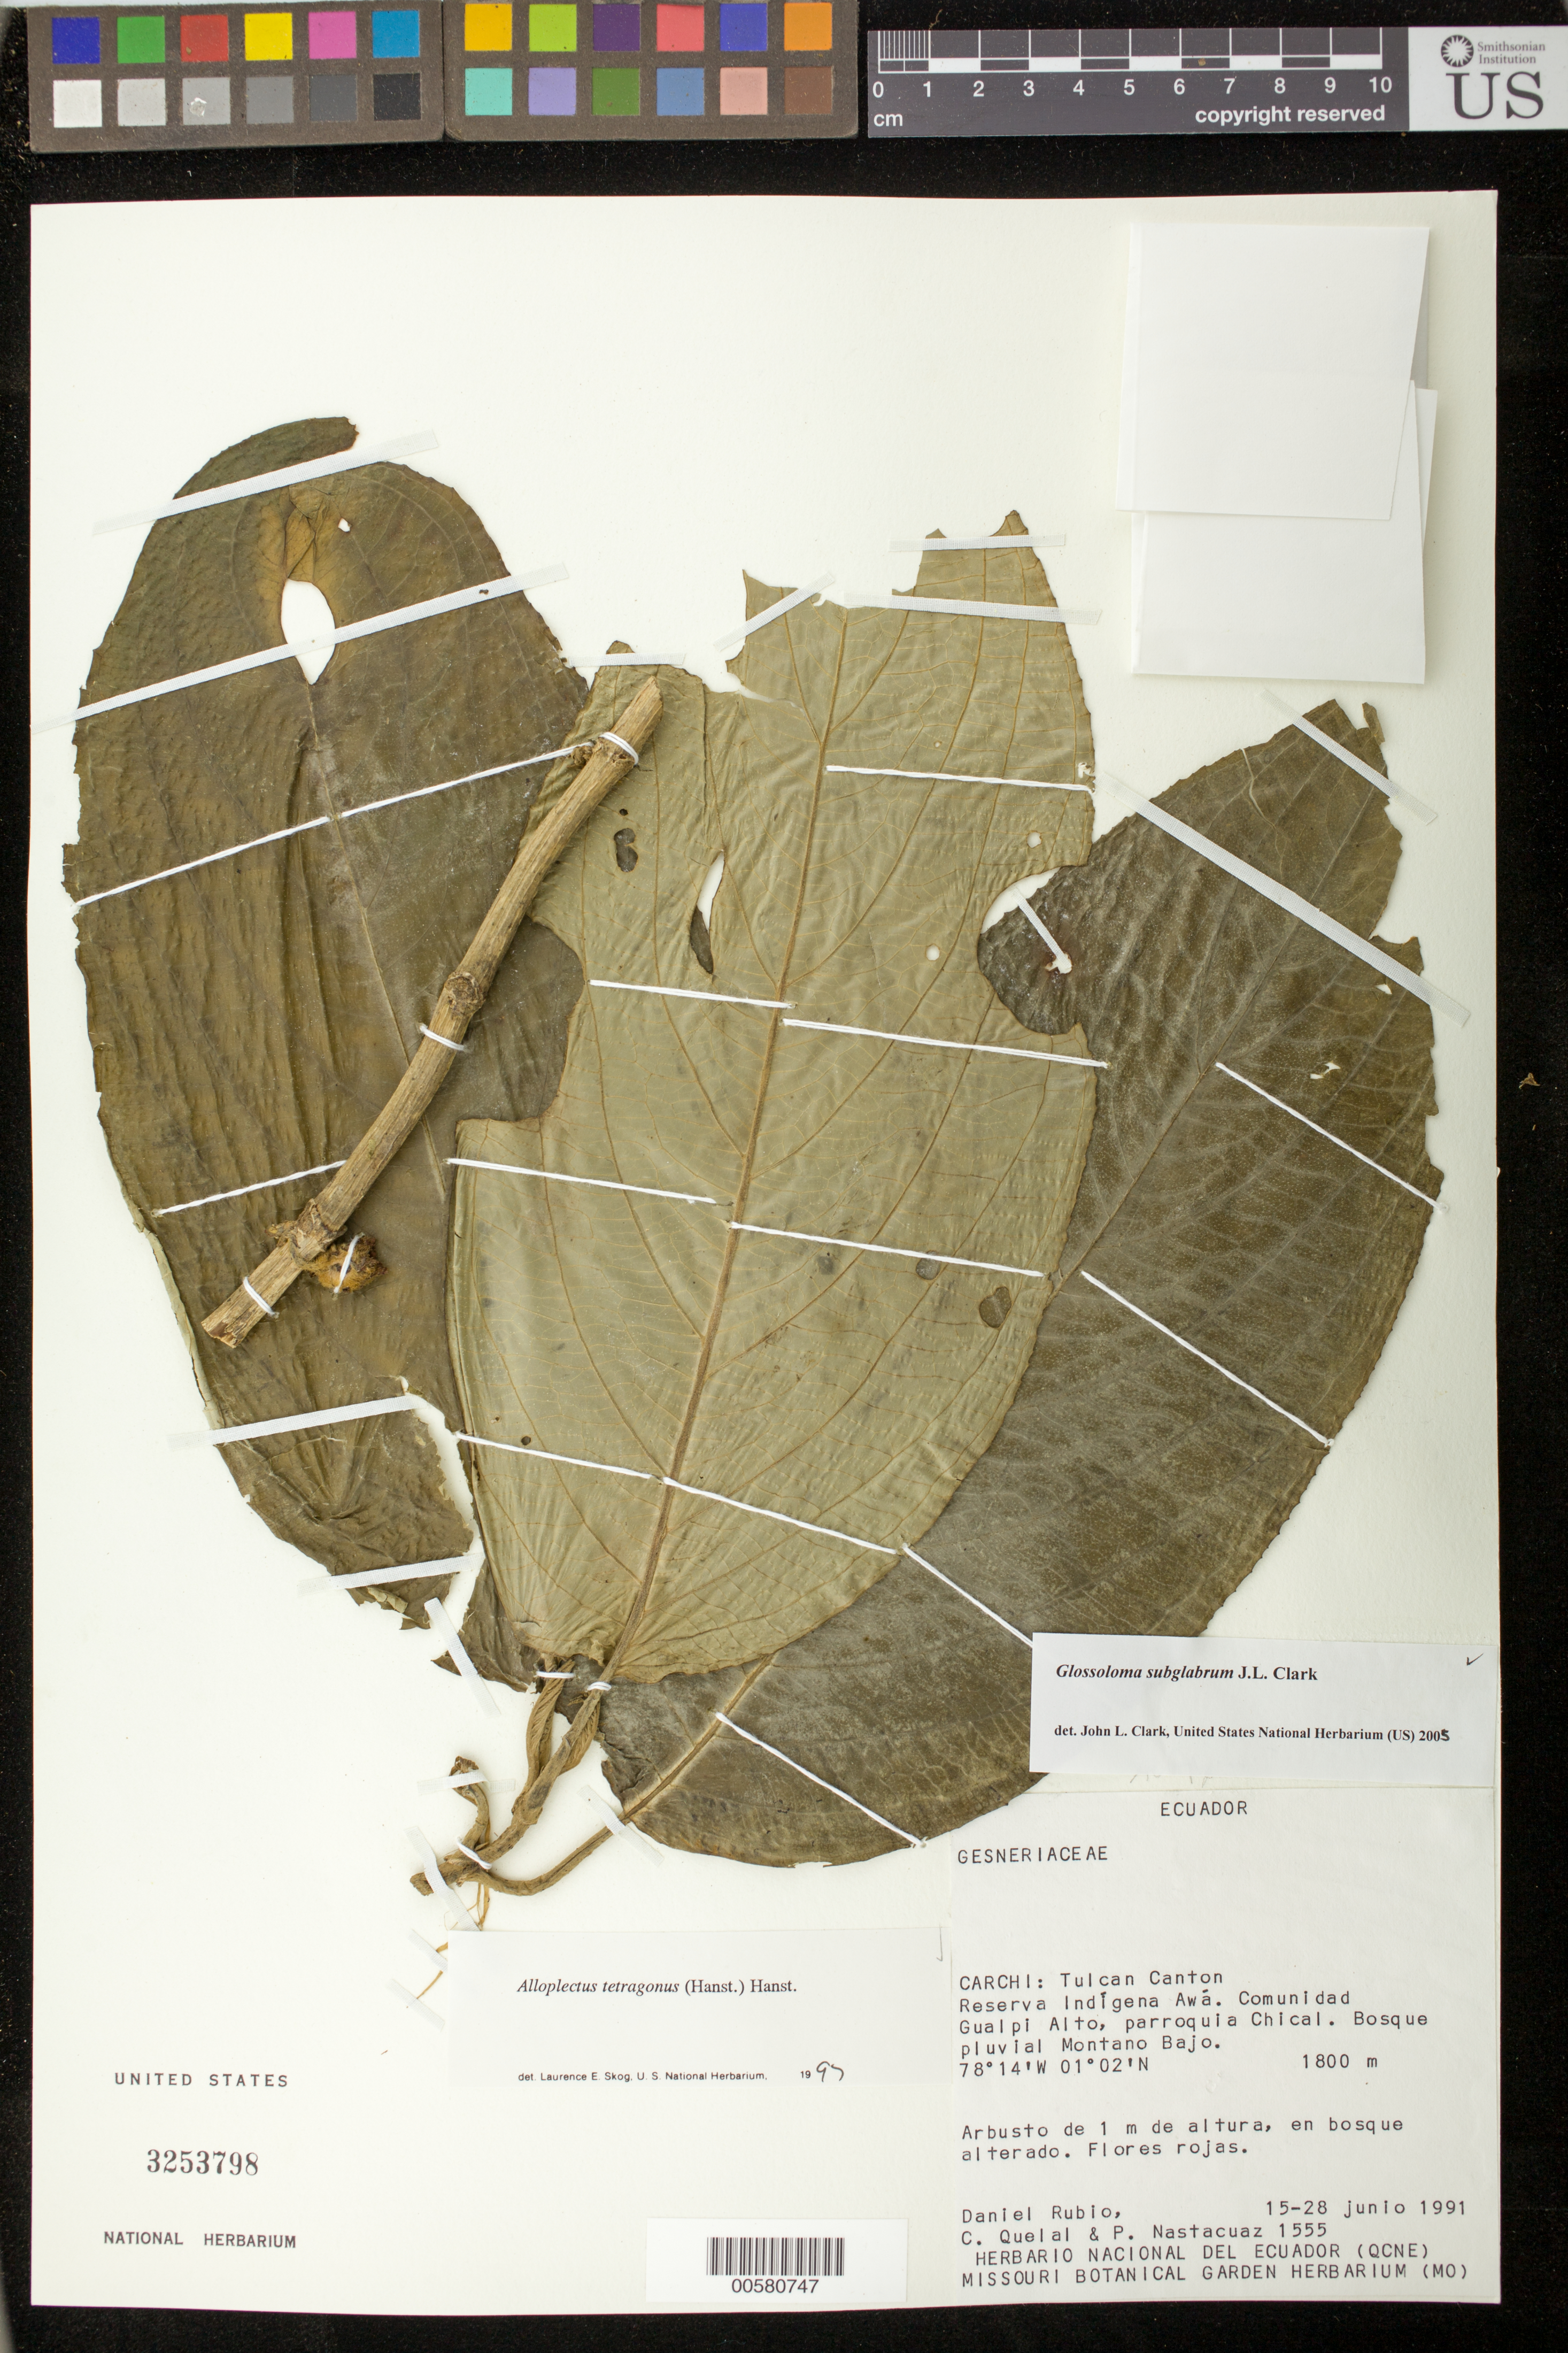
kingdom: Plantae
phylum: Tracheophyta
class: Magnoliopsida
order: Lamiales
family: Gesneriaceae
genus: Glossoloma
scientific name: Glossoloma subglabrum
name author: J.L. Clark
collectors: D. Rubio, C. Quelal & P. Nastacuaz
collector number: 1555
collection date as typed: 15-28 Jun 1991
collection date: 1991-06-15/1991-06-28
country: Ecuador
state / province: Carchi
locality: Tulcan Canton, Reserva Indígena Awá; comunidad Gualpi Alto, parroquia Chical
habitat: Bosque pluvial montano bajo; en bosque alterado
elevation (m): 1800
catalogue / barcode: US 3253798